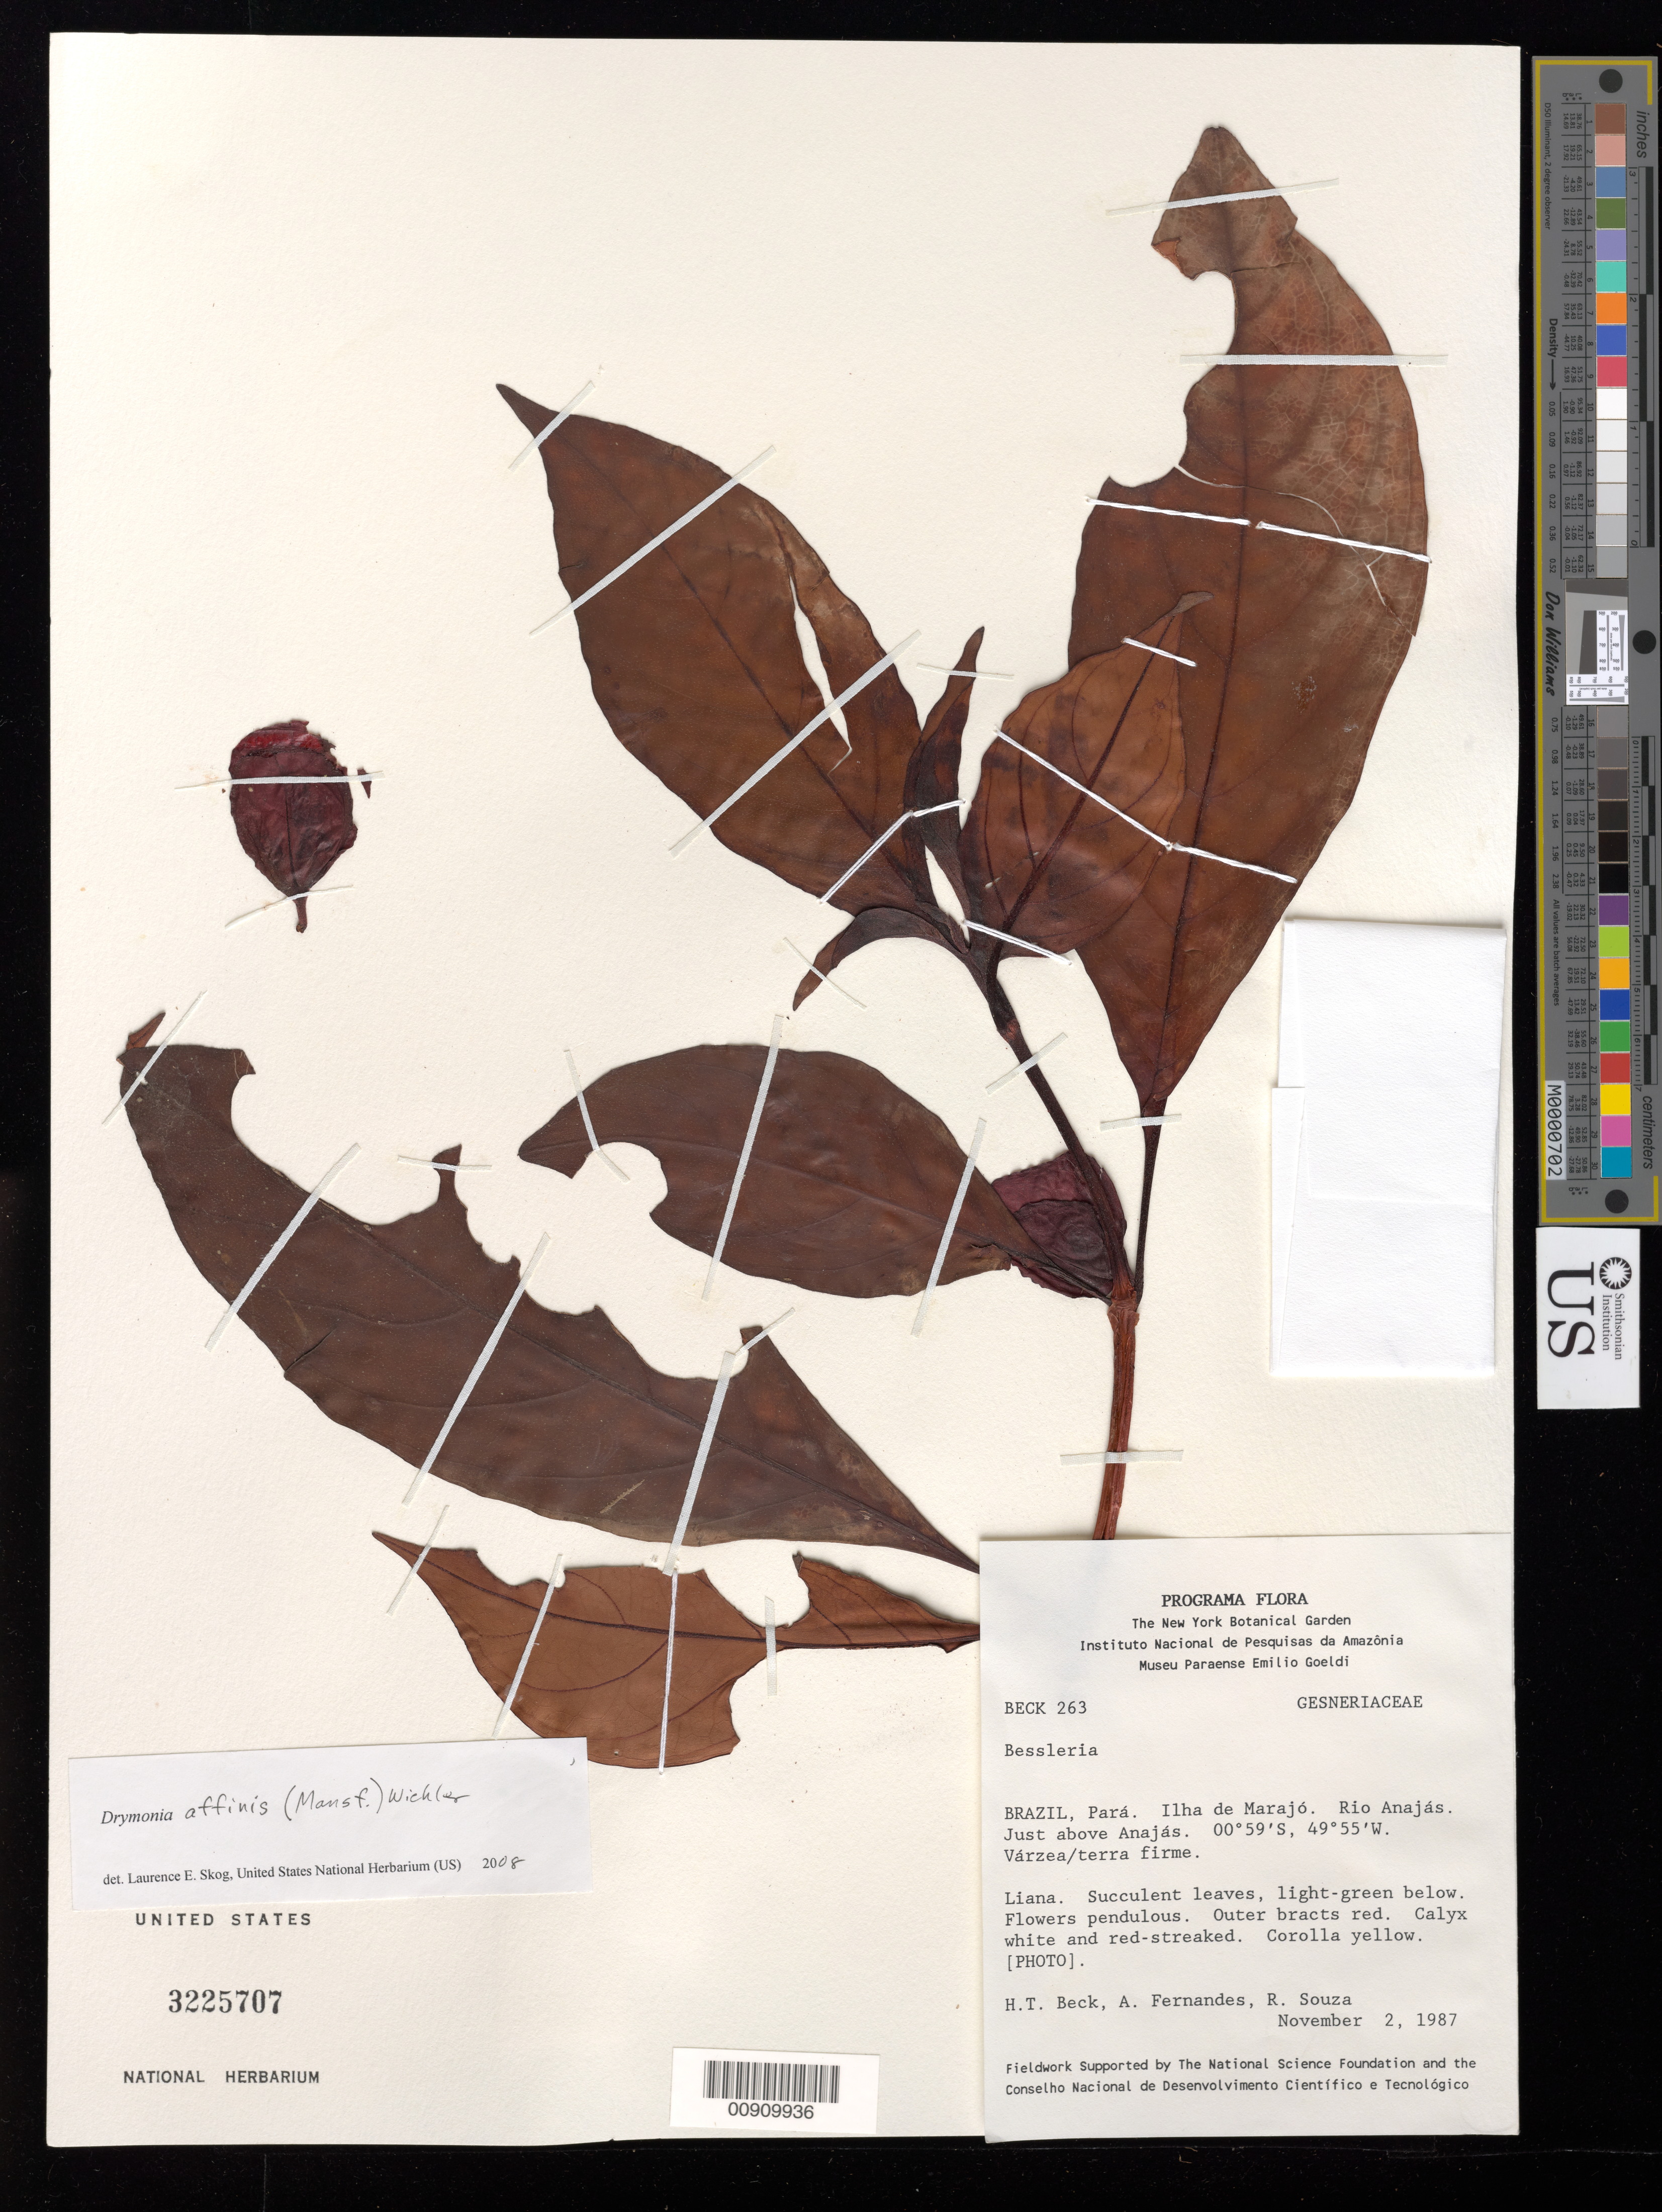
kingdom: Plantae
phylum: Tracheophyta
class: Magnoliopsida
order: Lamiales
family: Gesneriaceae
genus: Drymonia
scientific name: Drymonia affinis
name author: (Mansf.) Wiehler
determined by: Skog, Laurence E.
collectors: H. T. Beck, A. Fernandes & R. Souza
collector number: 263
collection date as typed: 02 Nov 1987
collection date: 1987-11-02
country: Brazil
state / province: Pará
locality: Ilha de Marajó. Rio Anajás. Just above Anajás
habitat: Várzea/terra firme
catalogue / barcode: US 3225707